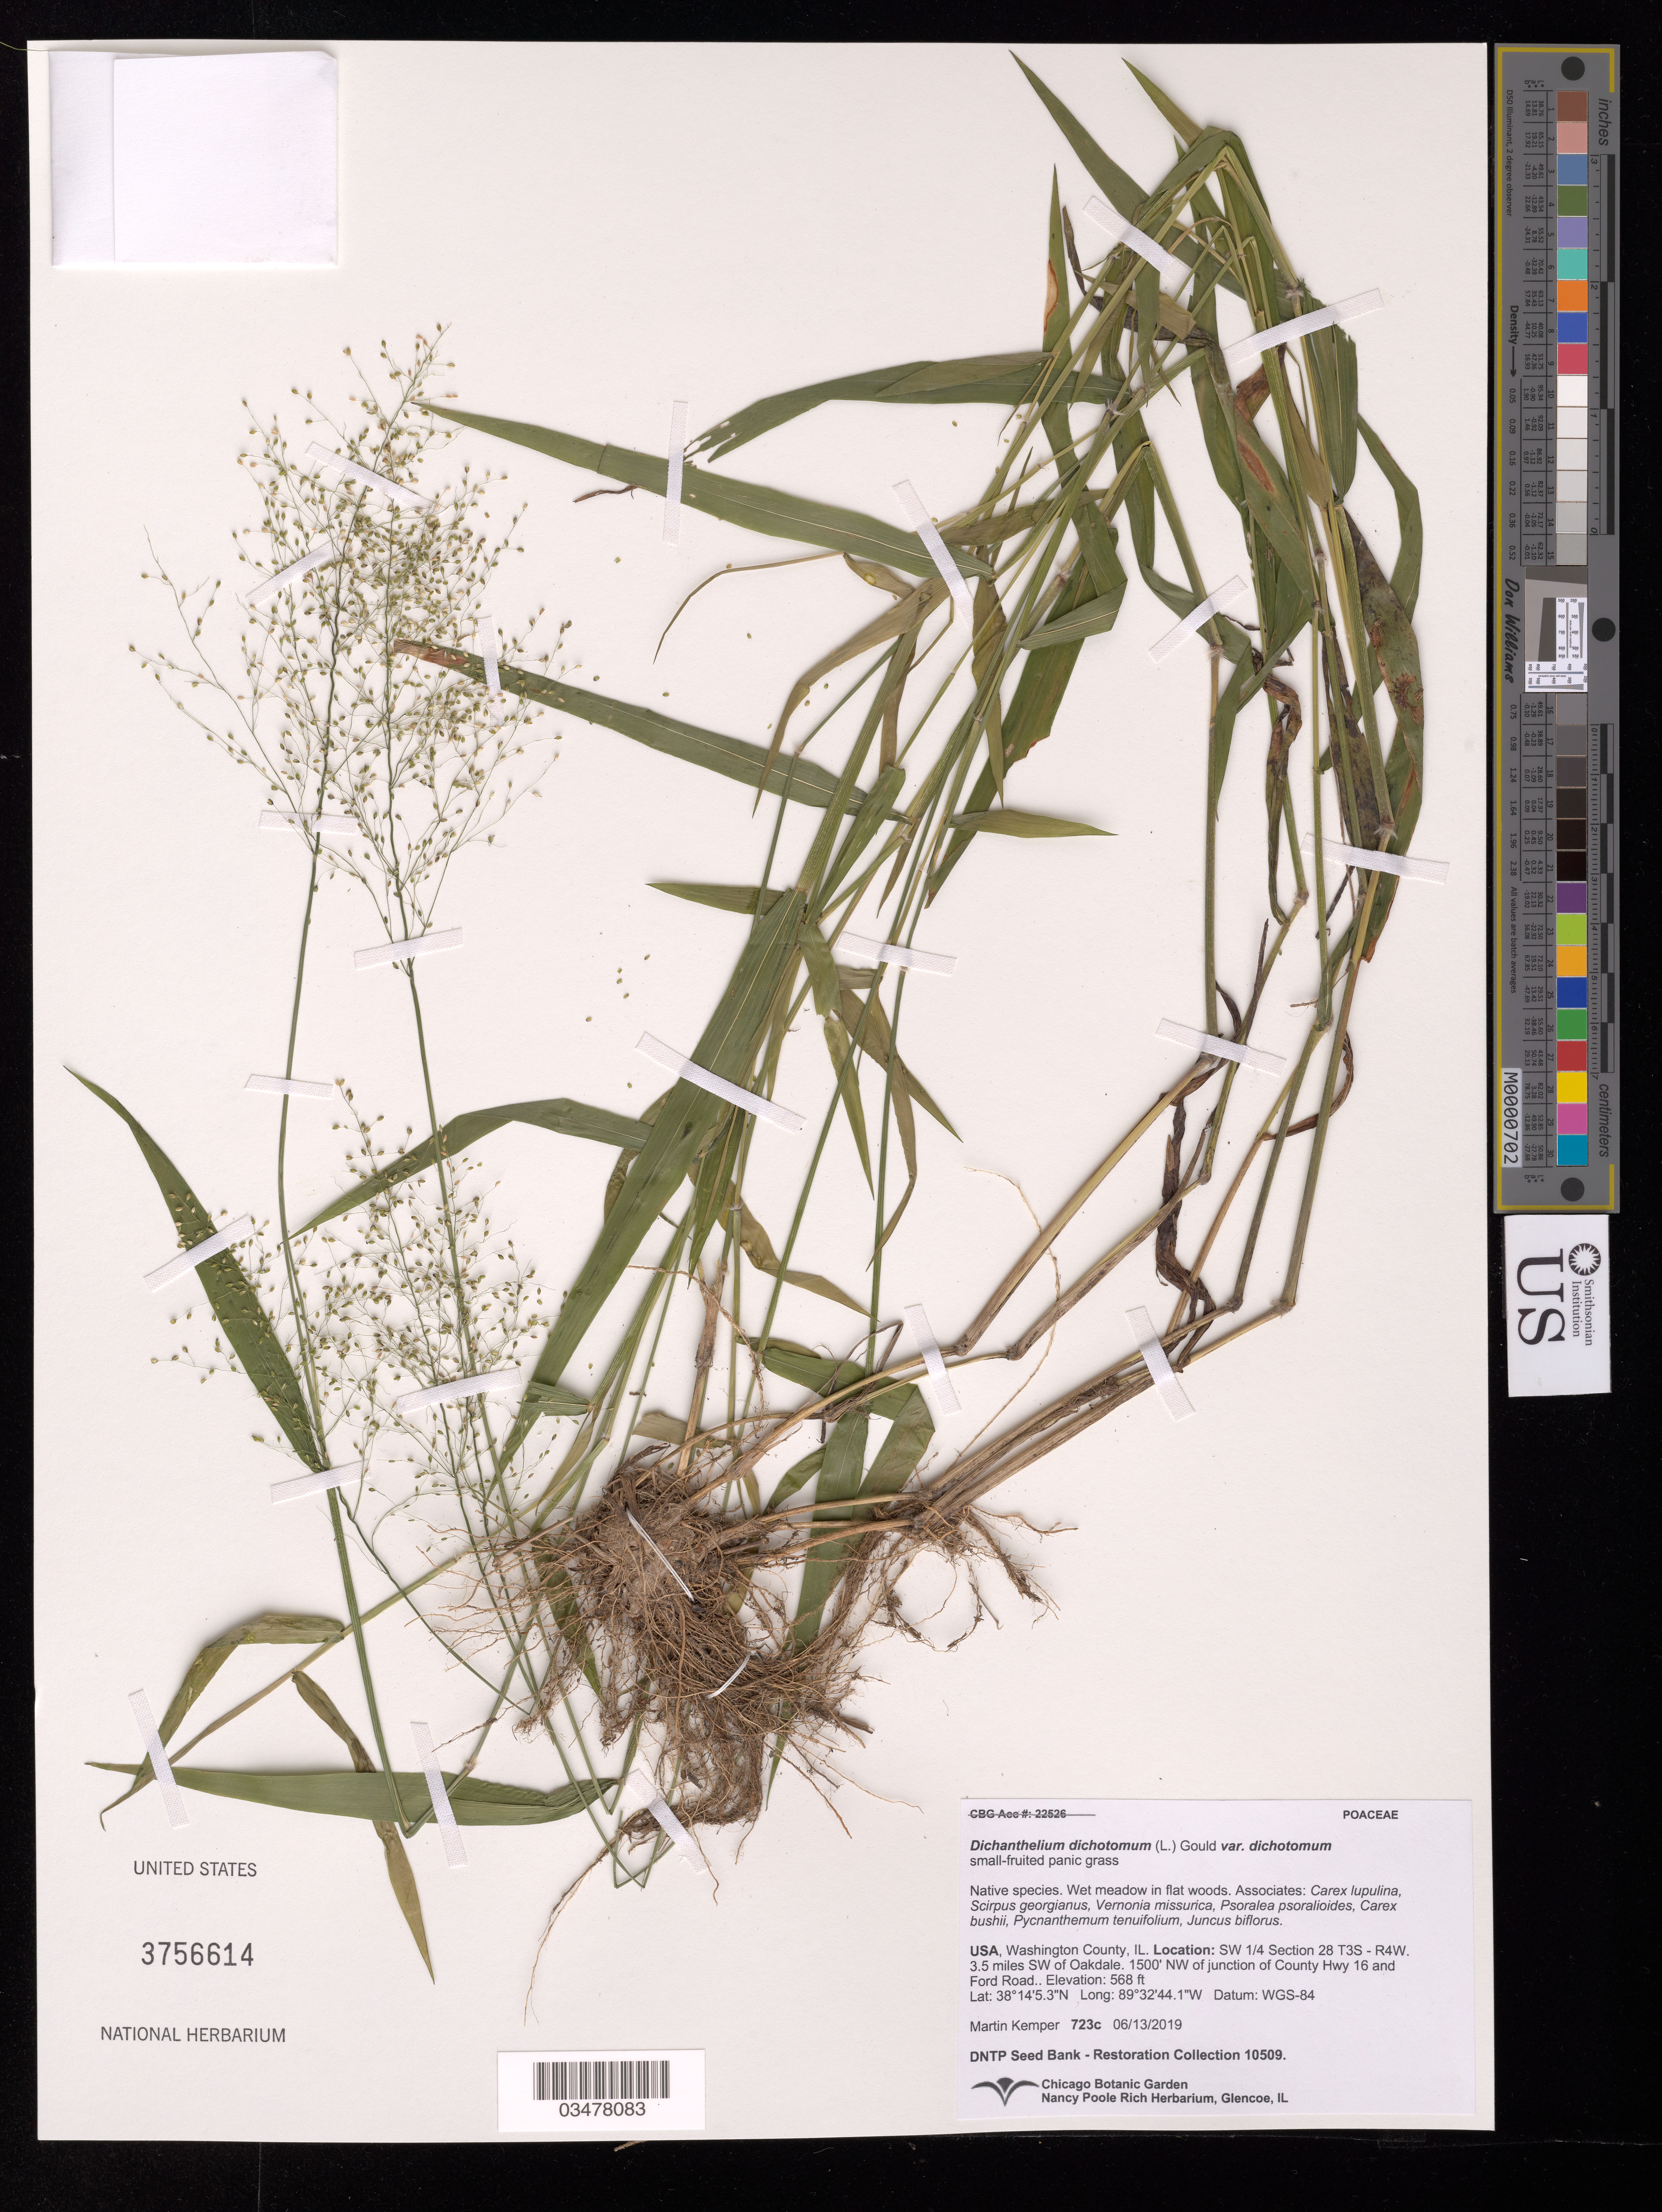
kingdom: Plantae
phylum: Tracheophyta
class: Liliopsida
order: Poales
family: Poaceae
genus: Dichanthelium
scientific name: Dichanthelium dichotomum var. dichotomum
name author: (L.) Gould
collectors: M. Kemper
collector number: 723 c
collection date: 2019-06-13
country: United States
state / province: Illinois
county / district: Washington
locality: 3.5 mi. SW of Oakdale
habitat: Wet meadow in flat woods. With Carex lupulina, Veronica missurica, Juncus biflorus, etc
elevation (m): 173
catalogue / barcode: US 3756614